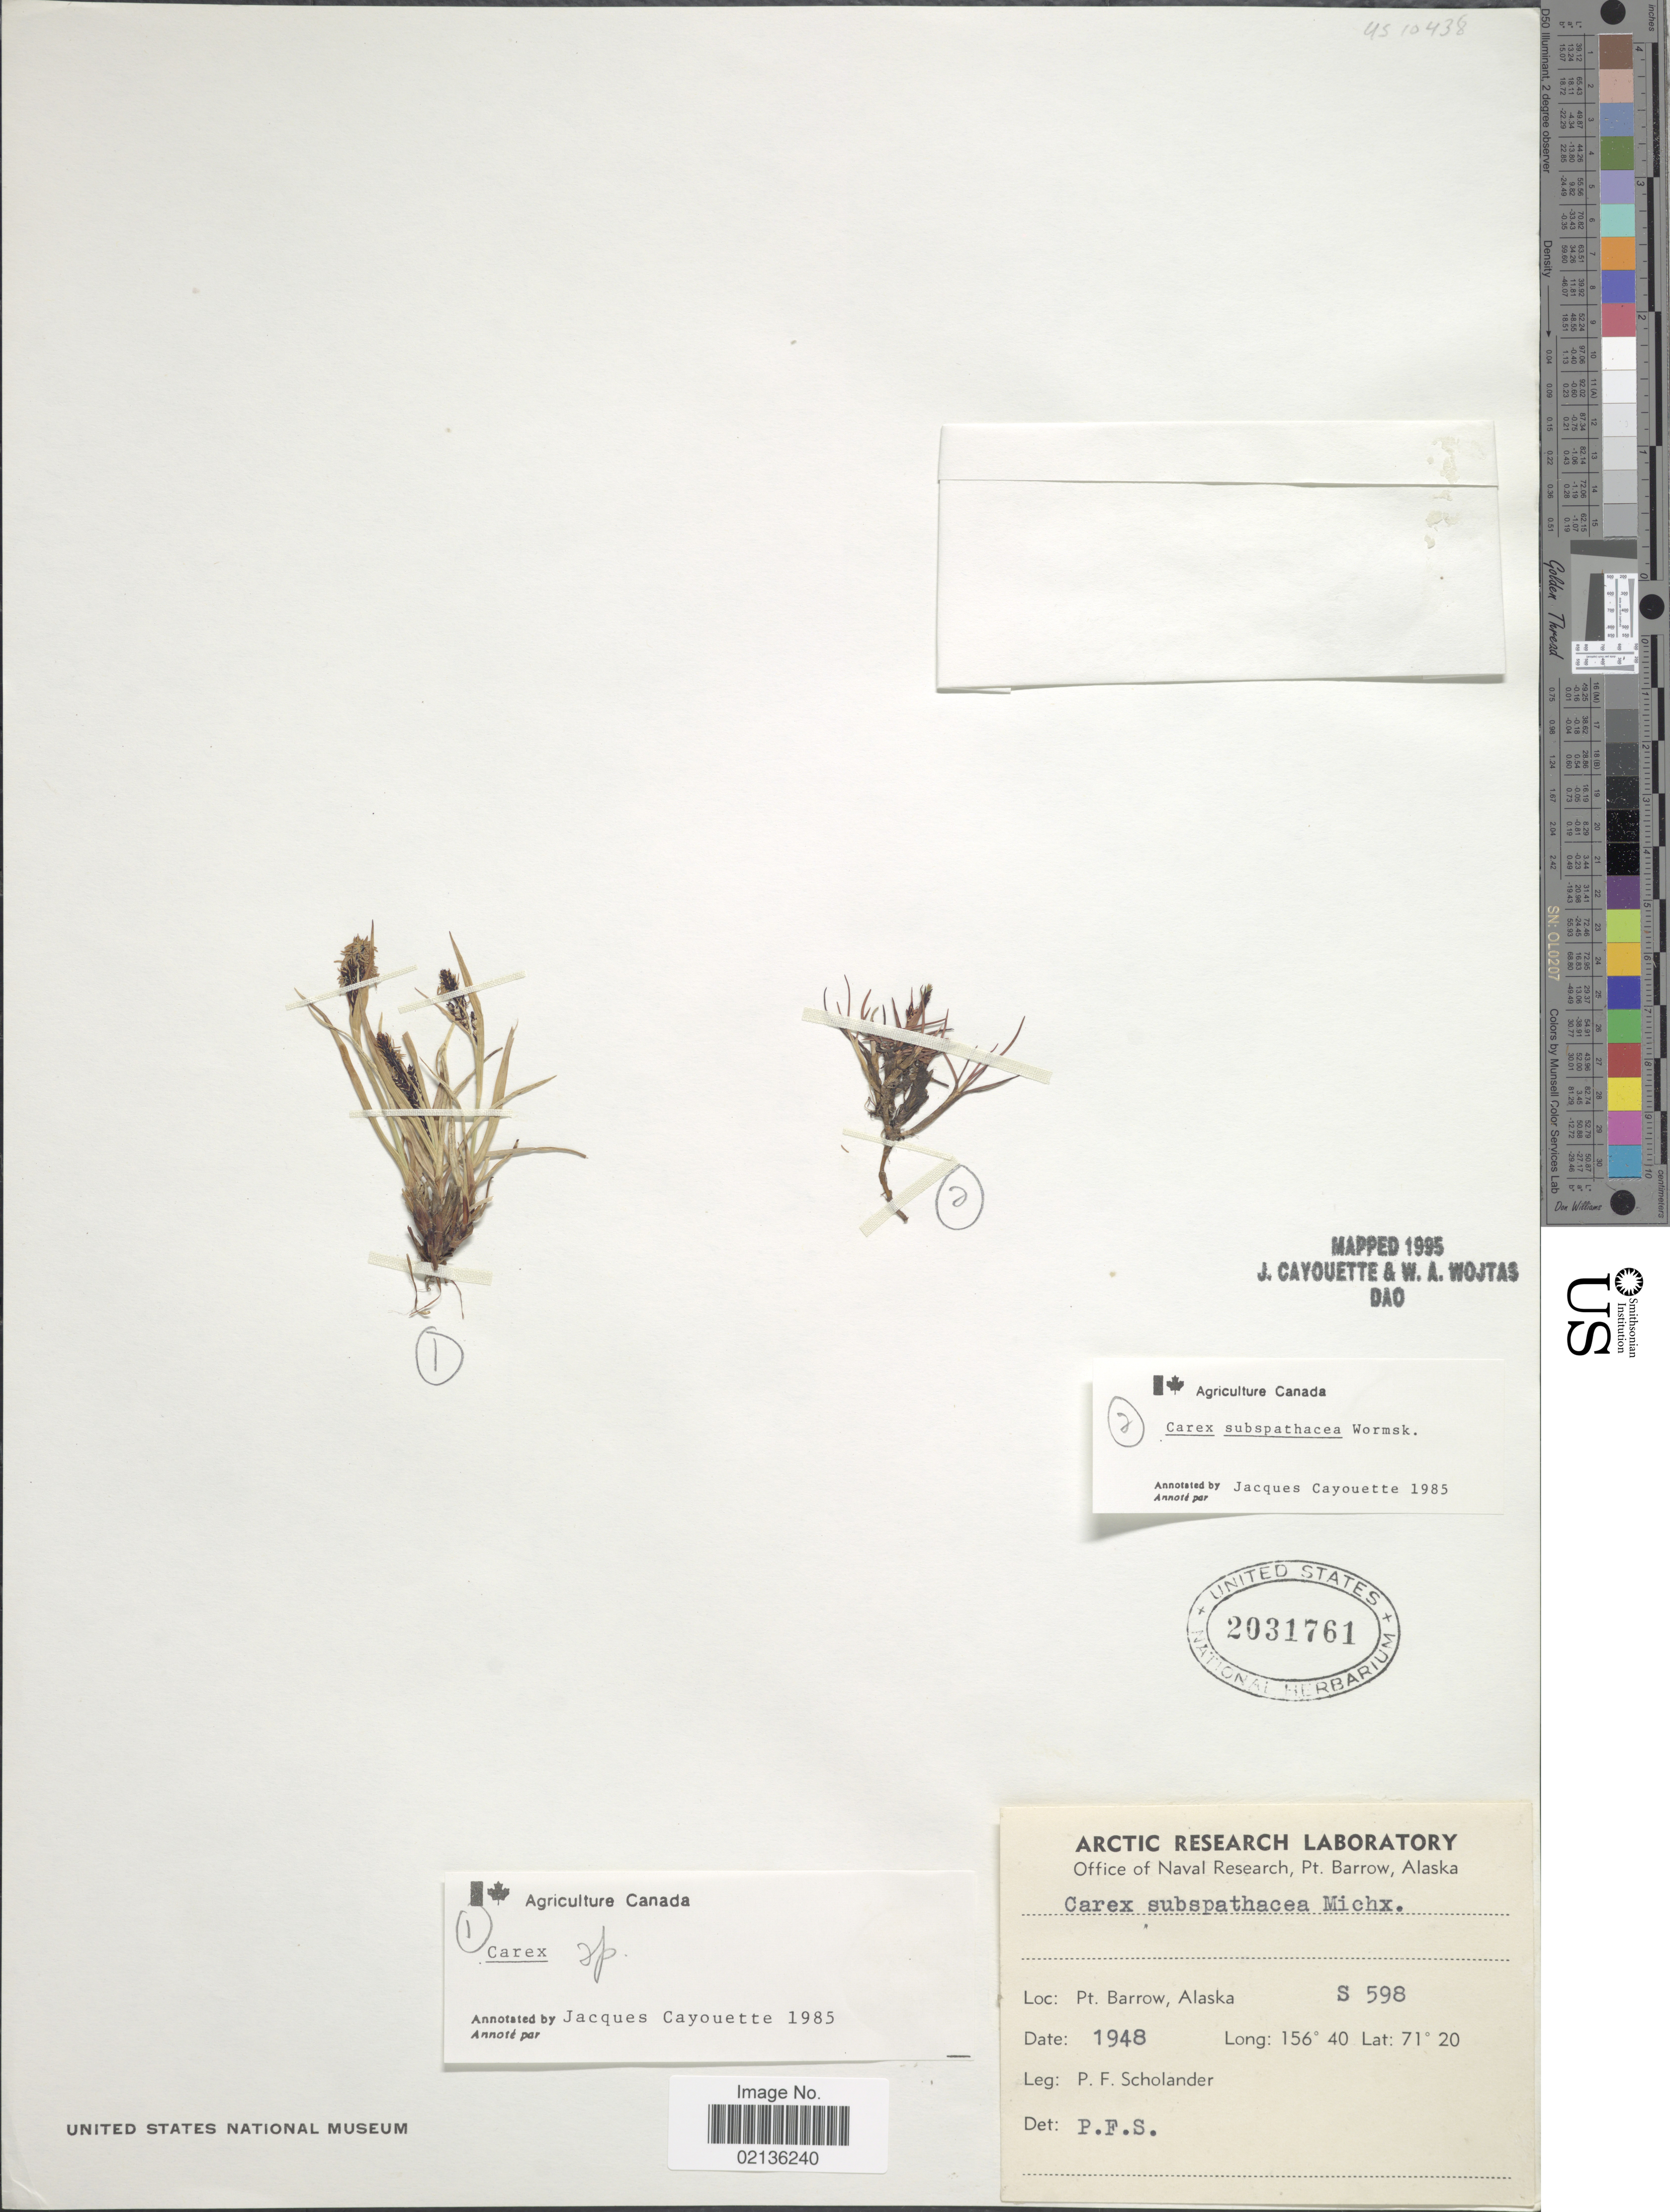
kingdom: Plantae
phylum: Tracheophyta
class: Liliopsida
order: Poales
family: Cyperaceae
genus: Carex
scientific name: Carex subspathacea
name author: Wormsk. ex Hornem.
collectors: P. Scholander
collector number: S598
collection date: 1948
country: United States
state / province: Alaska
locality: Pt. Barrow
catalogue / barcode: US 2031761